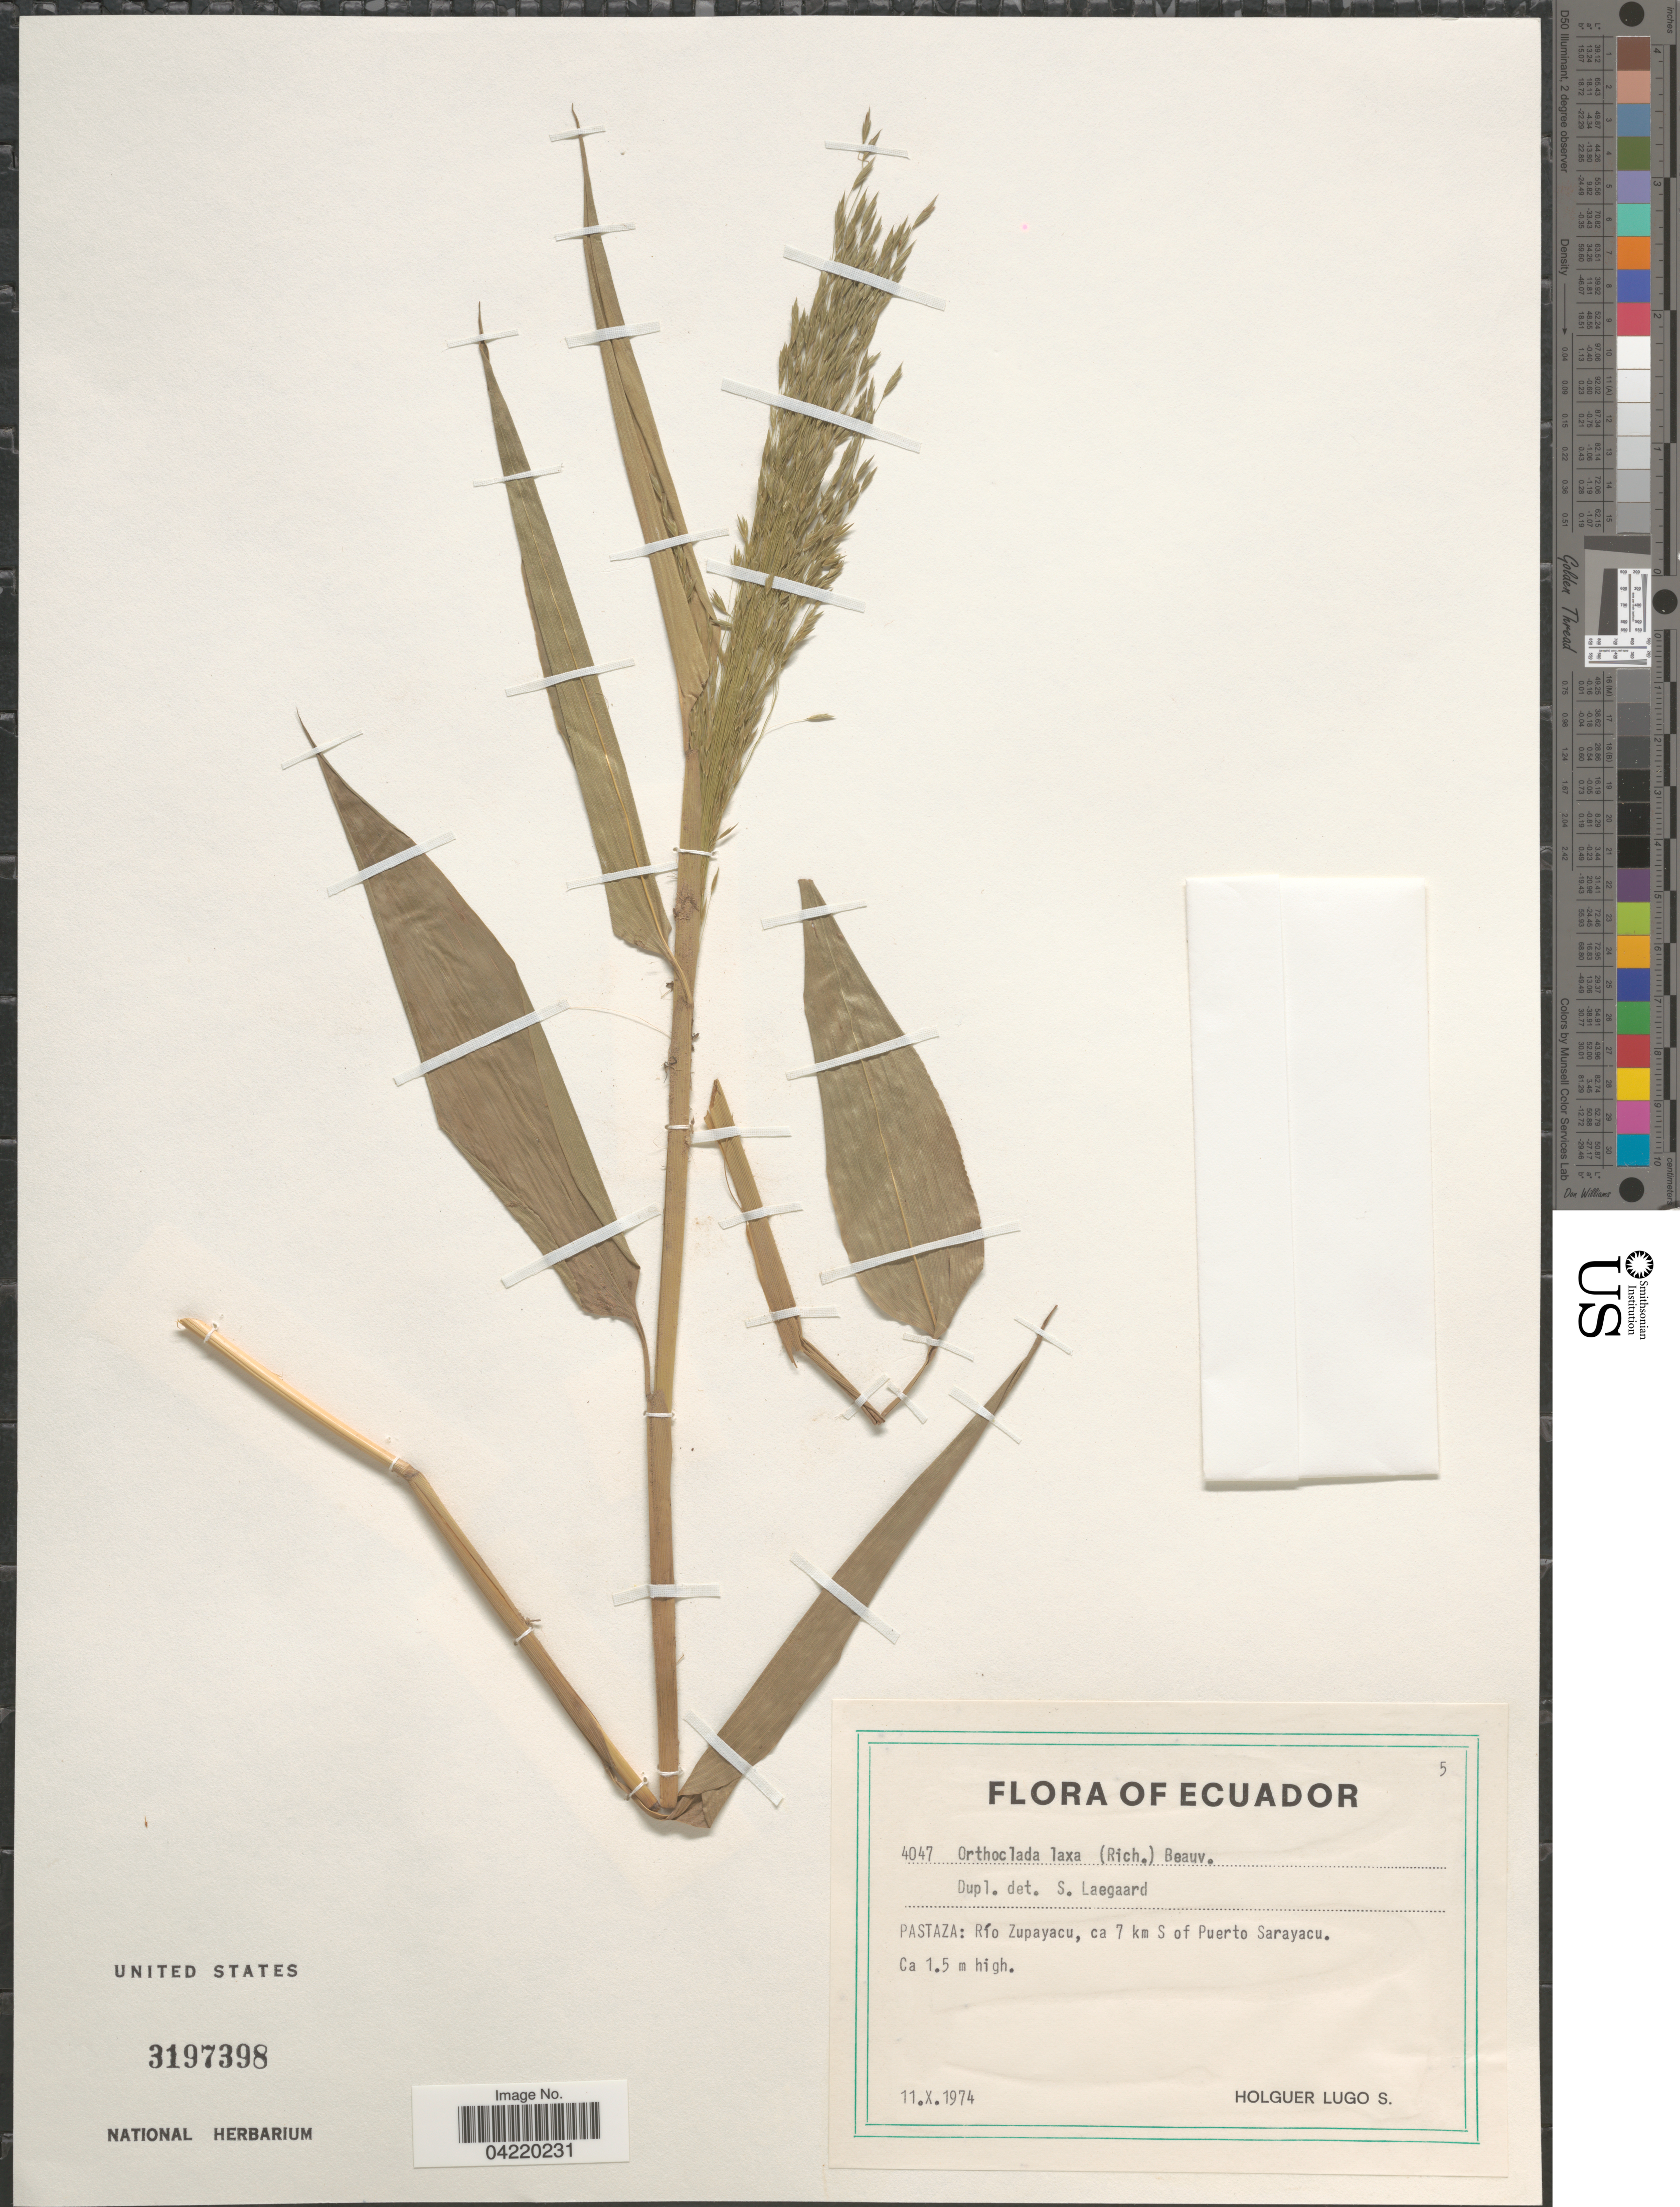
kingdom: Plantae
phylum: Tracheophyta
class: Liliopsida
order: Poales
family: Poaceae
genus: Orthoclada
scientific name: Orthoclada laxa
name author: P. Beauv.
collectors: H. Lugo S.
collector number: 4047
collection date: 1974-10-11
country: Ecuador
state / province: Pastaza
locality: Río Zupayacu, ca 7 km S of Puerto Sarayacu.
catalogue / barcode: US 3197398